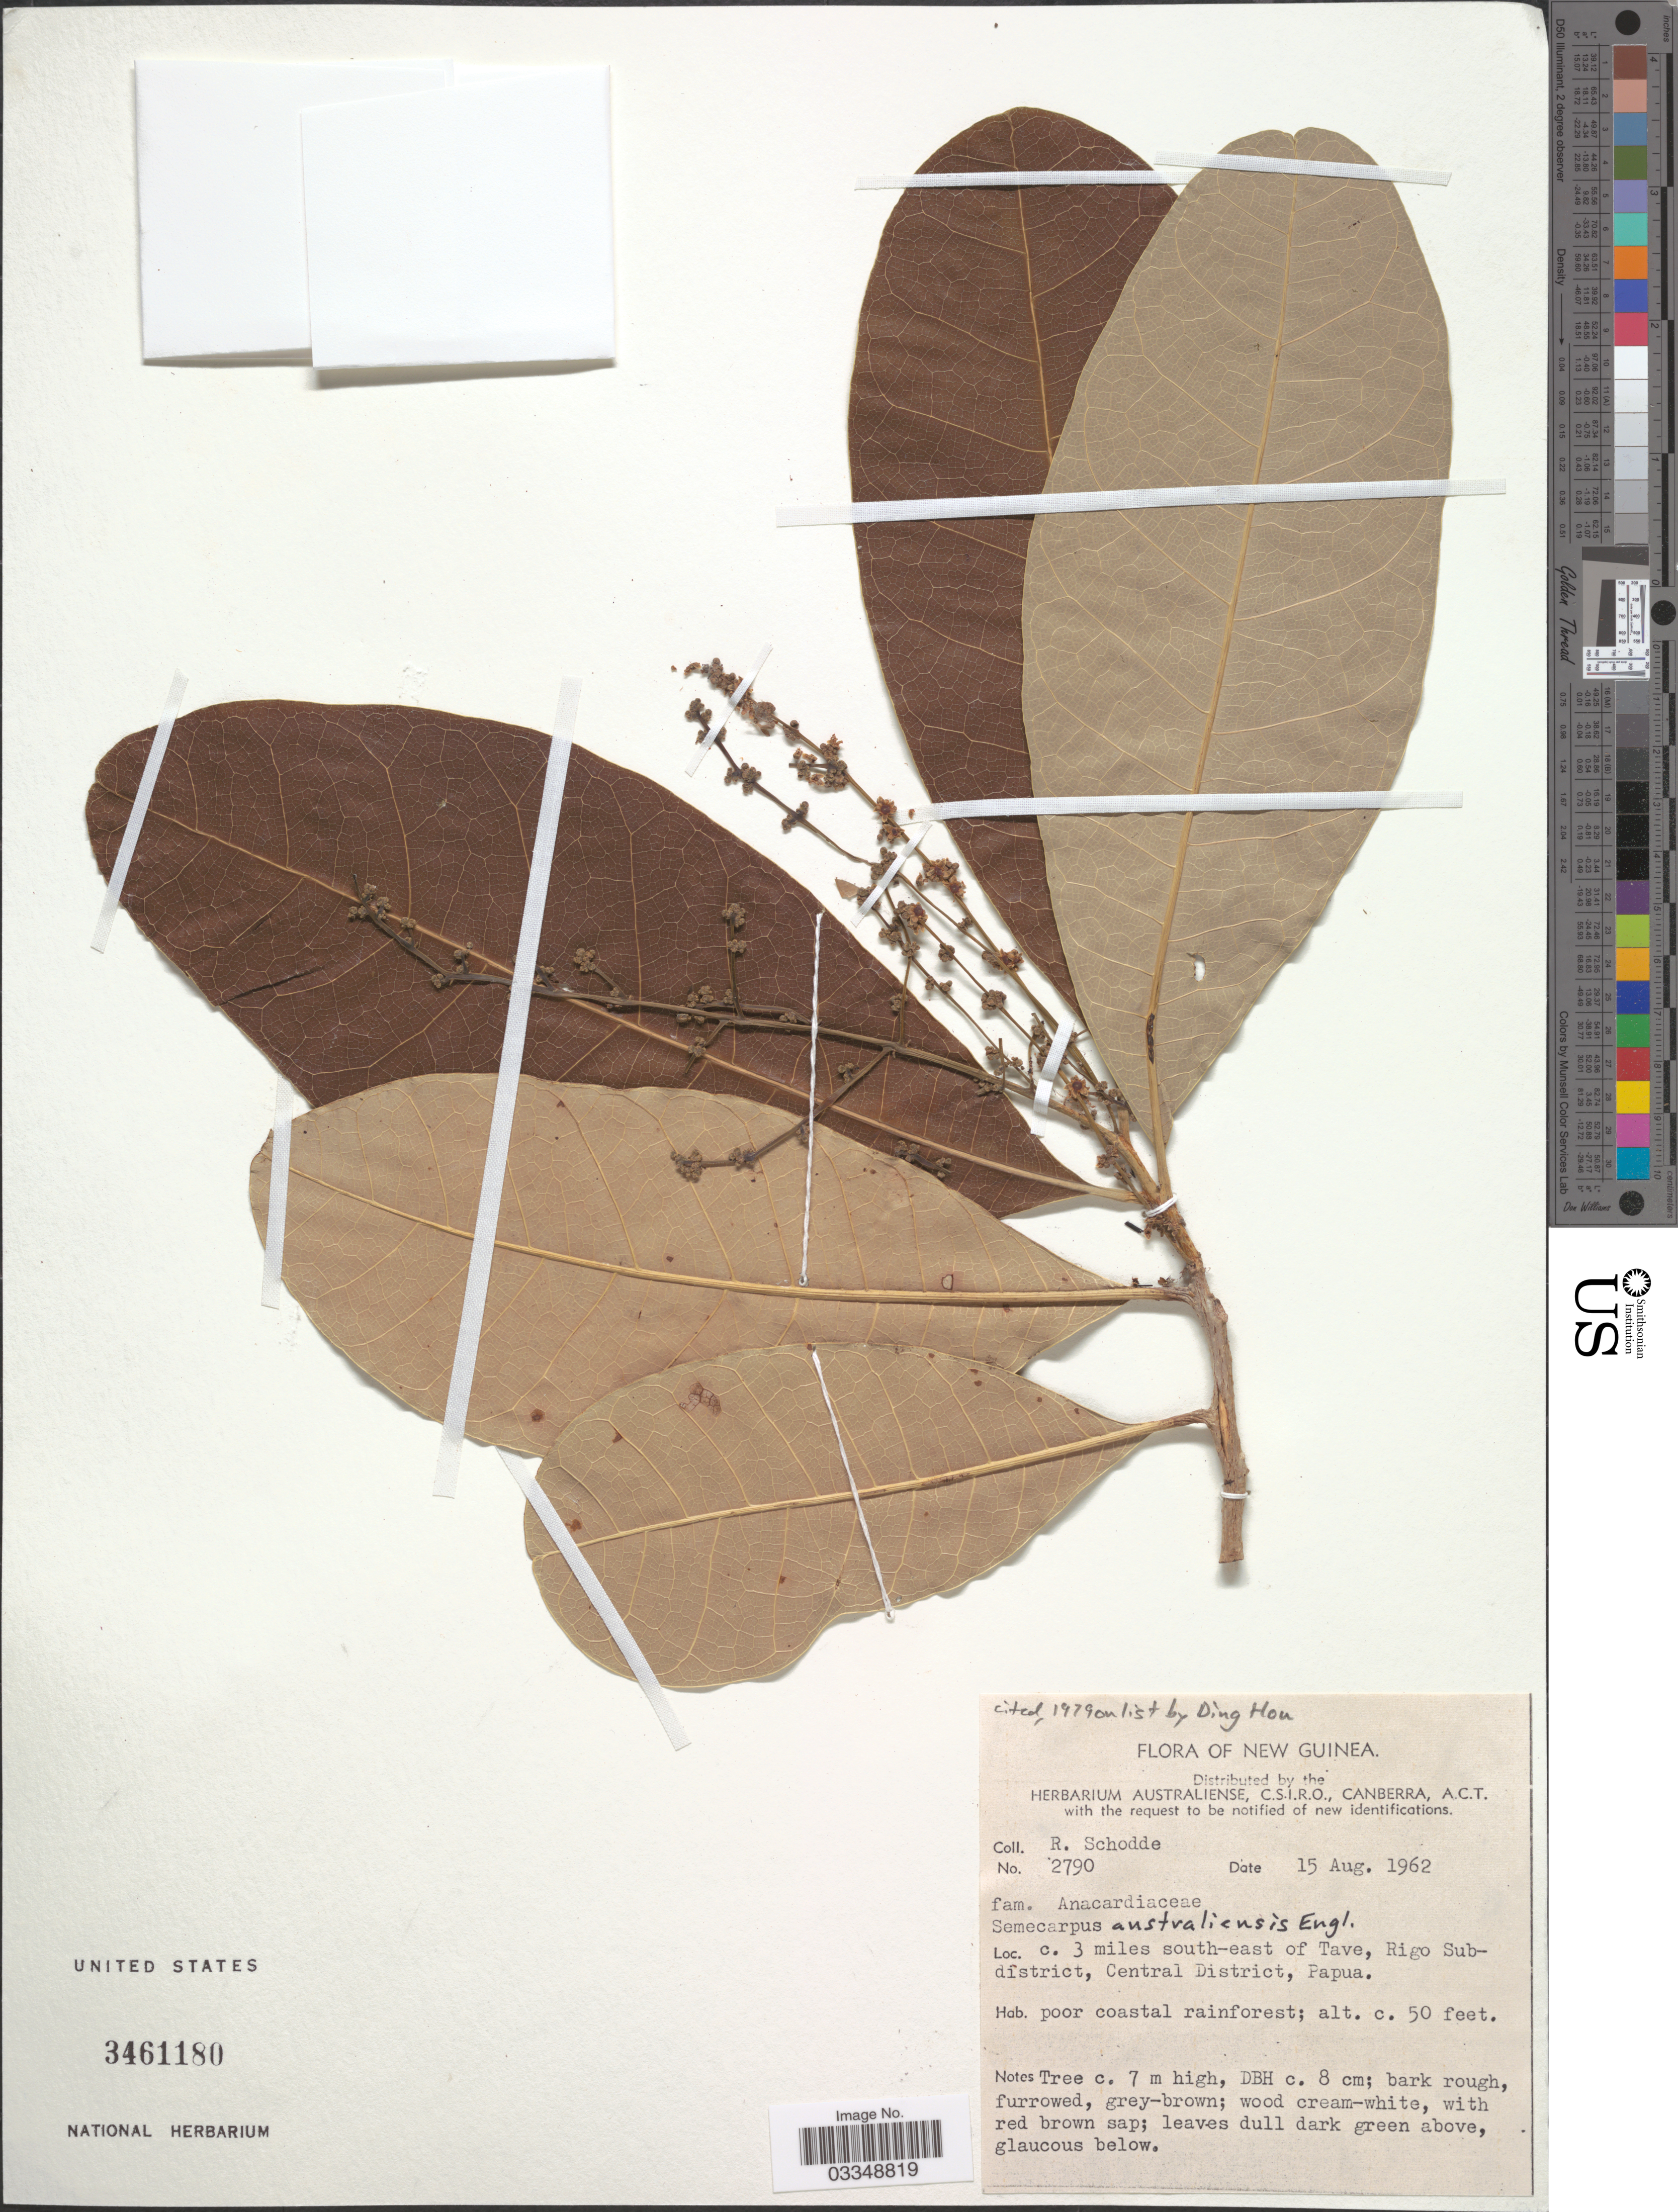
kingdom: Plantae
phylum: Tracheophyta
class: Magnoliopsida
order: Sapindales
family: Anacardiaceae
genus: Semecarpus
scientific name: Semecarpus australiensis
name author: Engl.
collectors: R. Schodde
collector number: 2790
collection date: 1962-08-15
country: Papua New Guinea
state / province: Central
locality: New Guinea. C. 3 miles south-east of Tave, Rigo Sub-district, Central district, Papua.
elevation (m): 15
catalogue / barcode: US 3461180